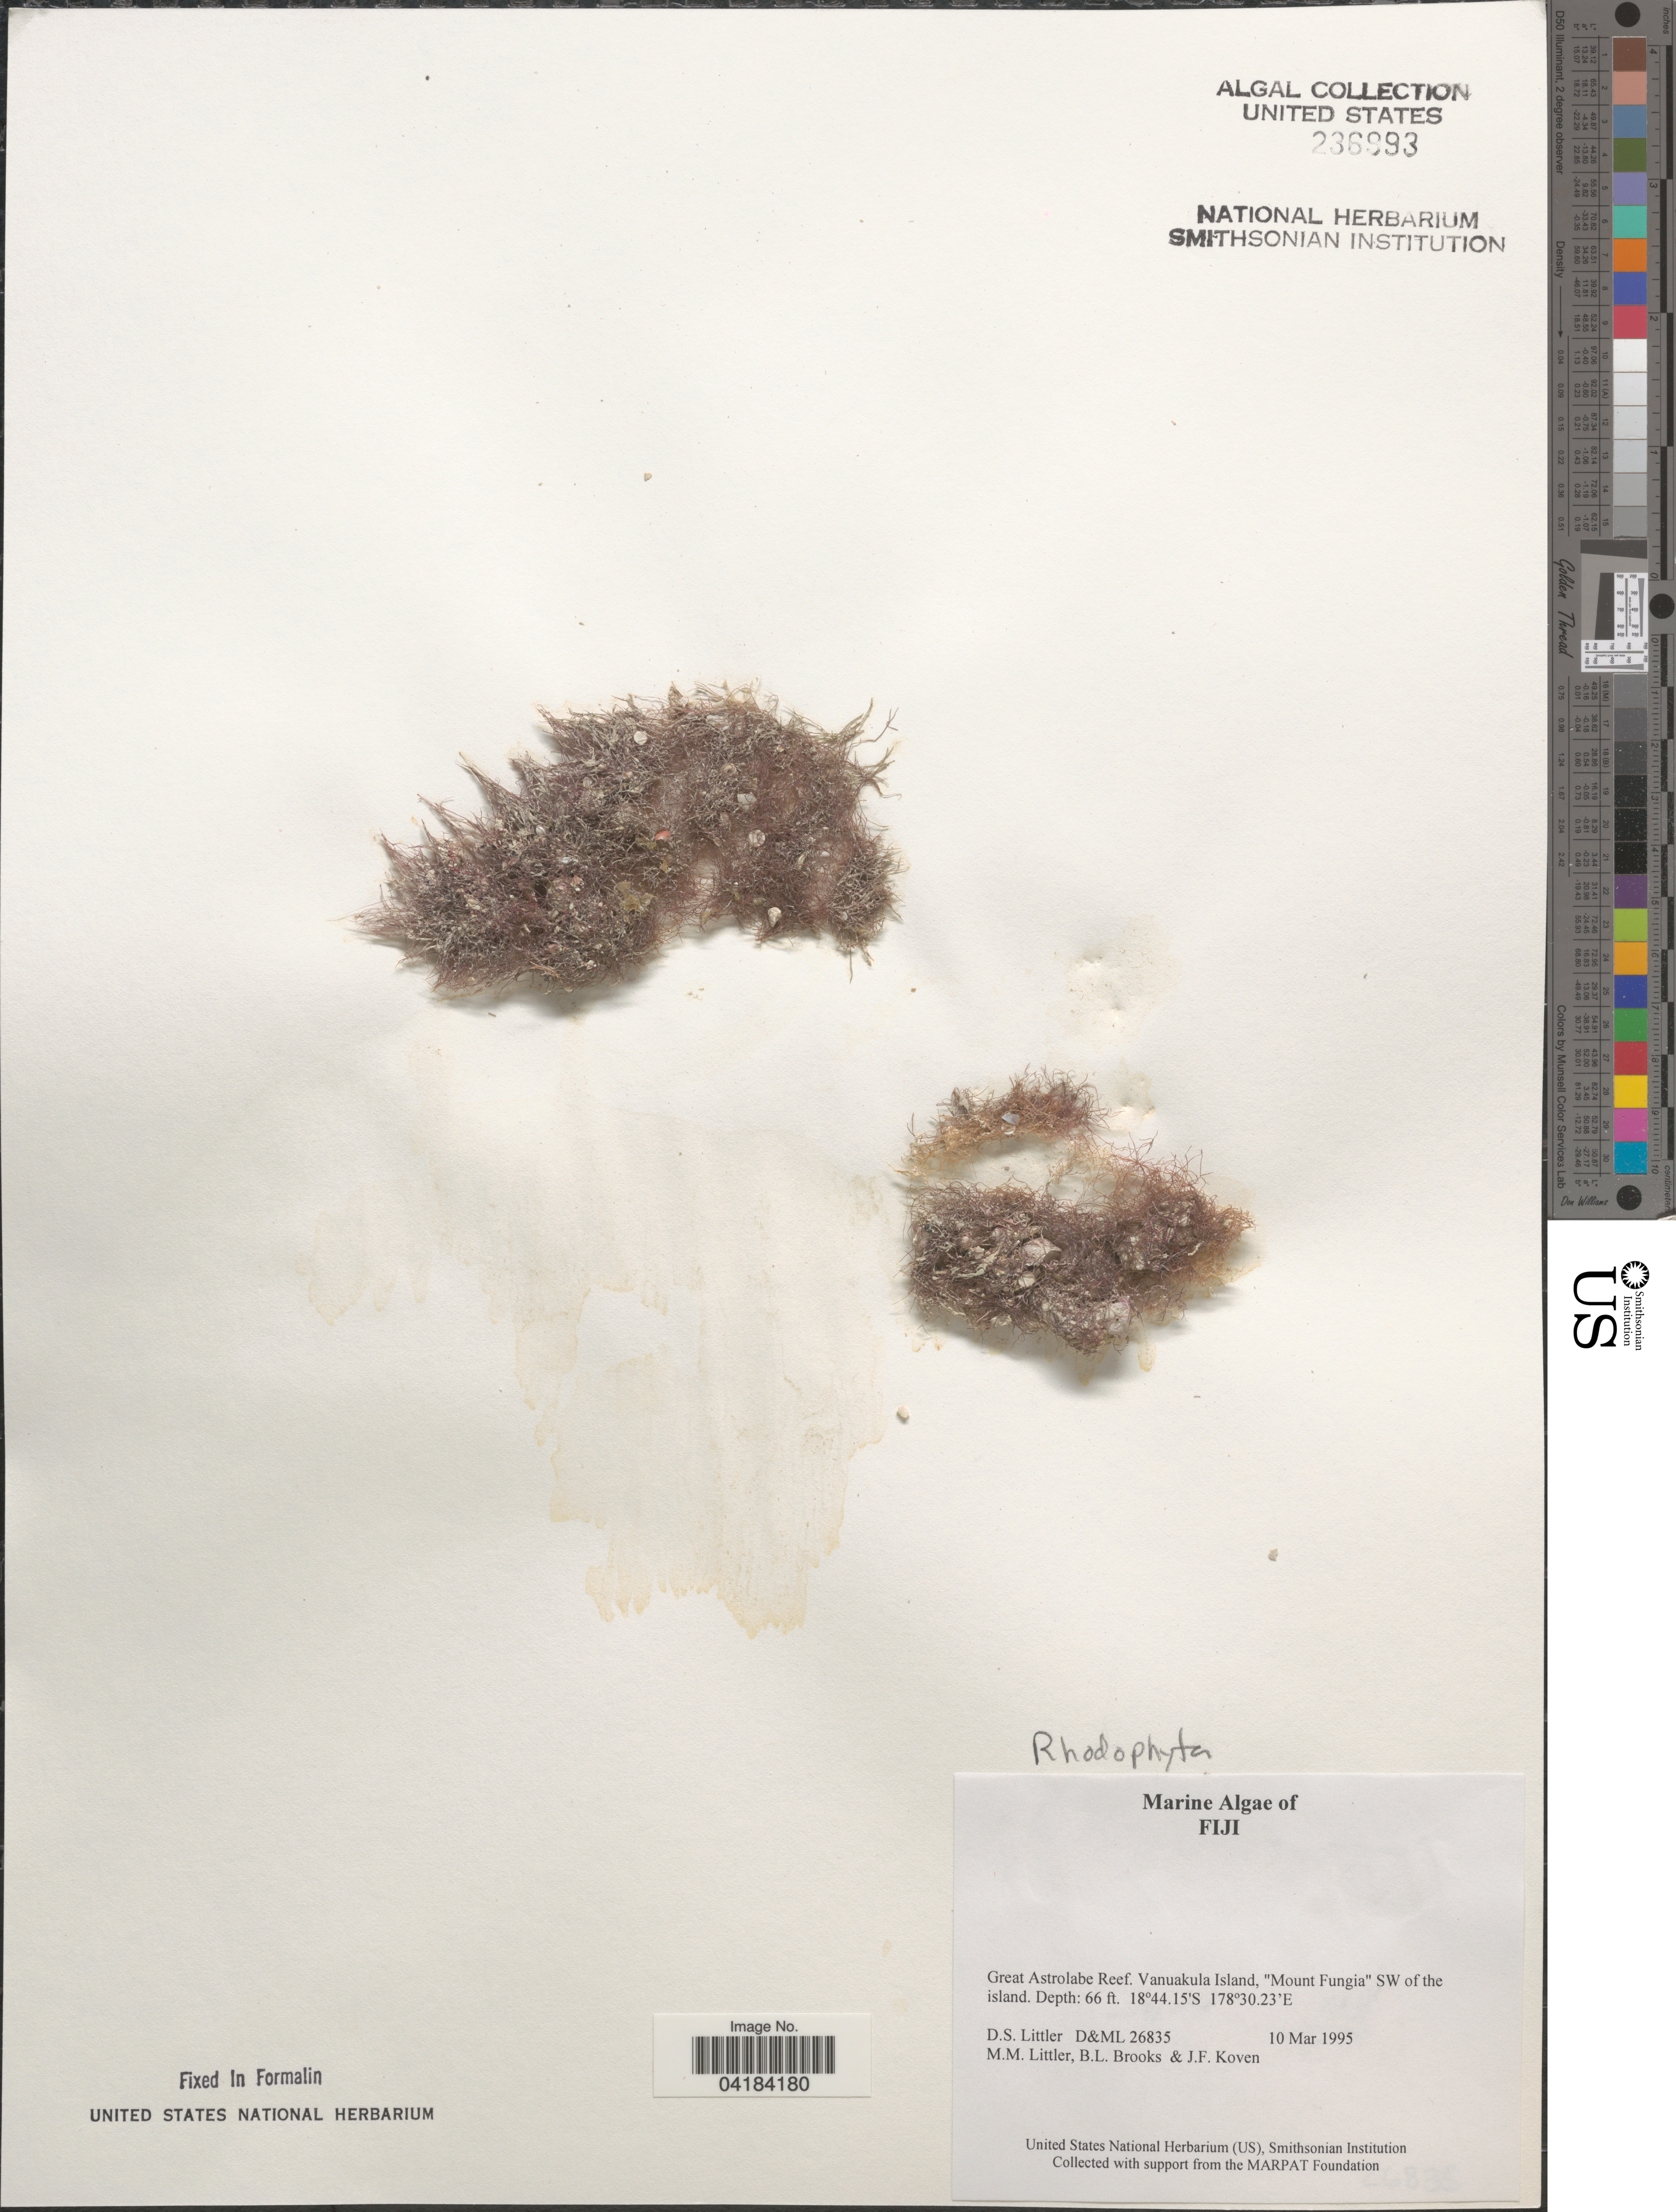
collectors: D. S. Littler, B. Brooks & J. Koven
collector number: D&ML26835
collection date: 1995-03-10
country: Fiji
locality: Great Astrolabe Reef. Vanuakula Island, "Mount Fungia" SW of the island.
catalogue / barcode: US 236993